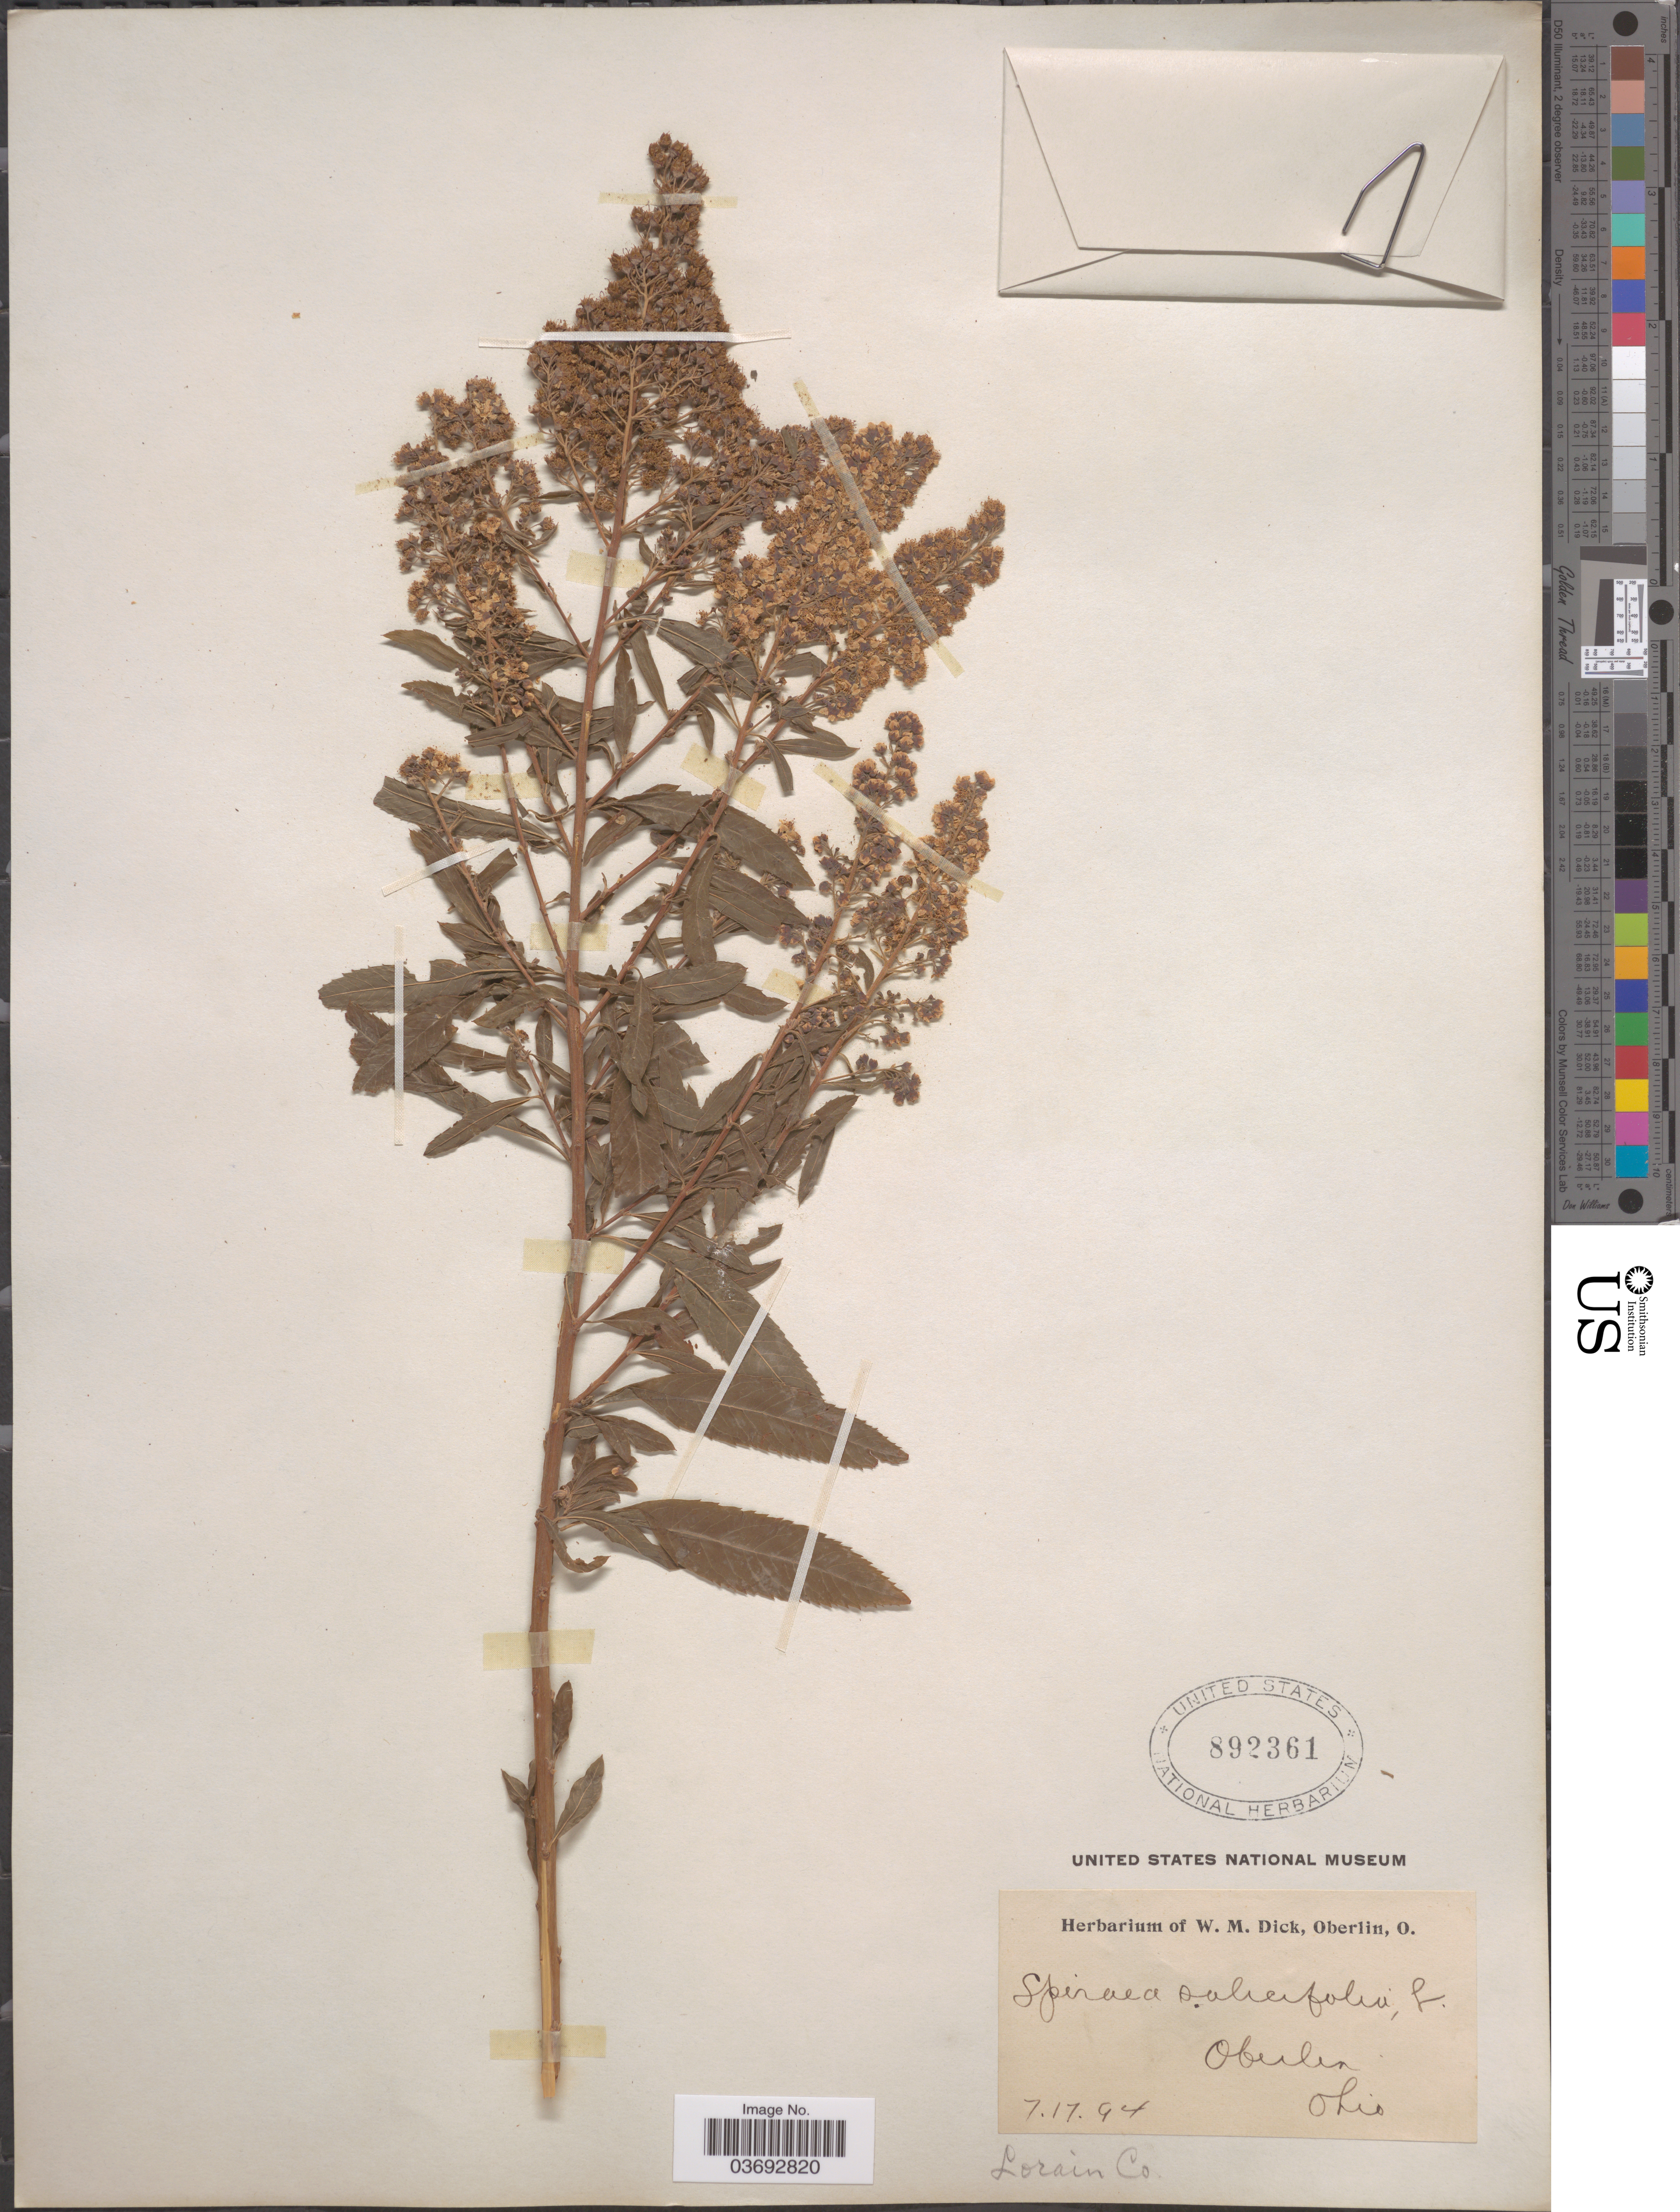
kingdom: Plantae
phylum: Tracheophyta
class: Magnoliopsida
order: Rosales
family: Rosaceae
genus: Spiraea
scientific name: Spiraea salicifolia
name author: L.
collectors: ex Herb. W. M. Dick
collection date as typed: Transcribed d/m/y: 17/7/94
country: United States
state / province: Ohio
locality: Oberlin. Lorain Co.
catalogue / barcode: US 892361